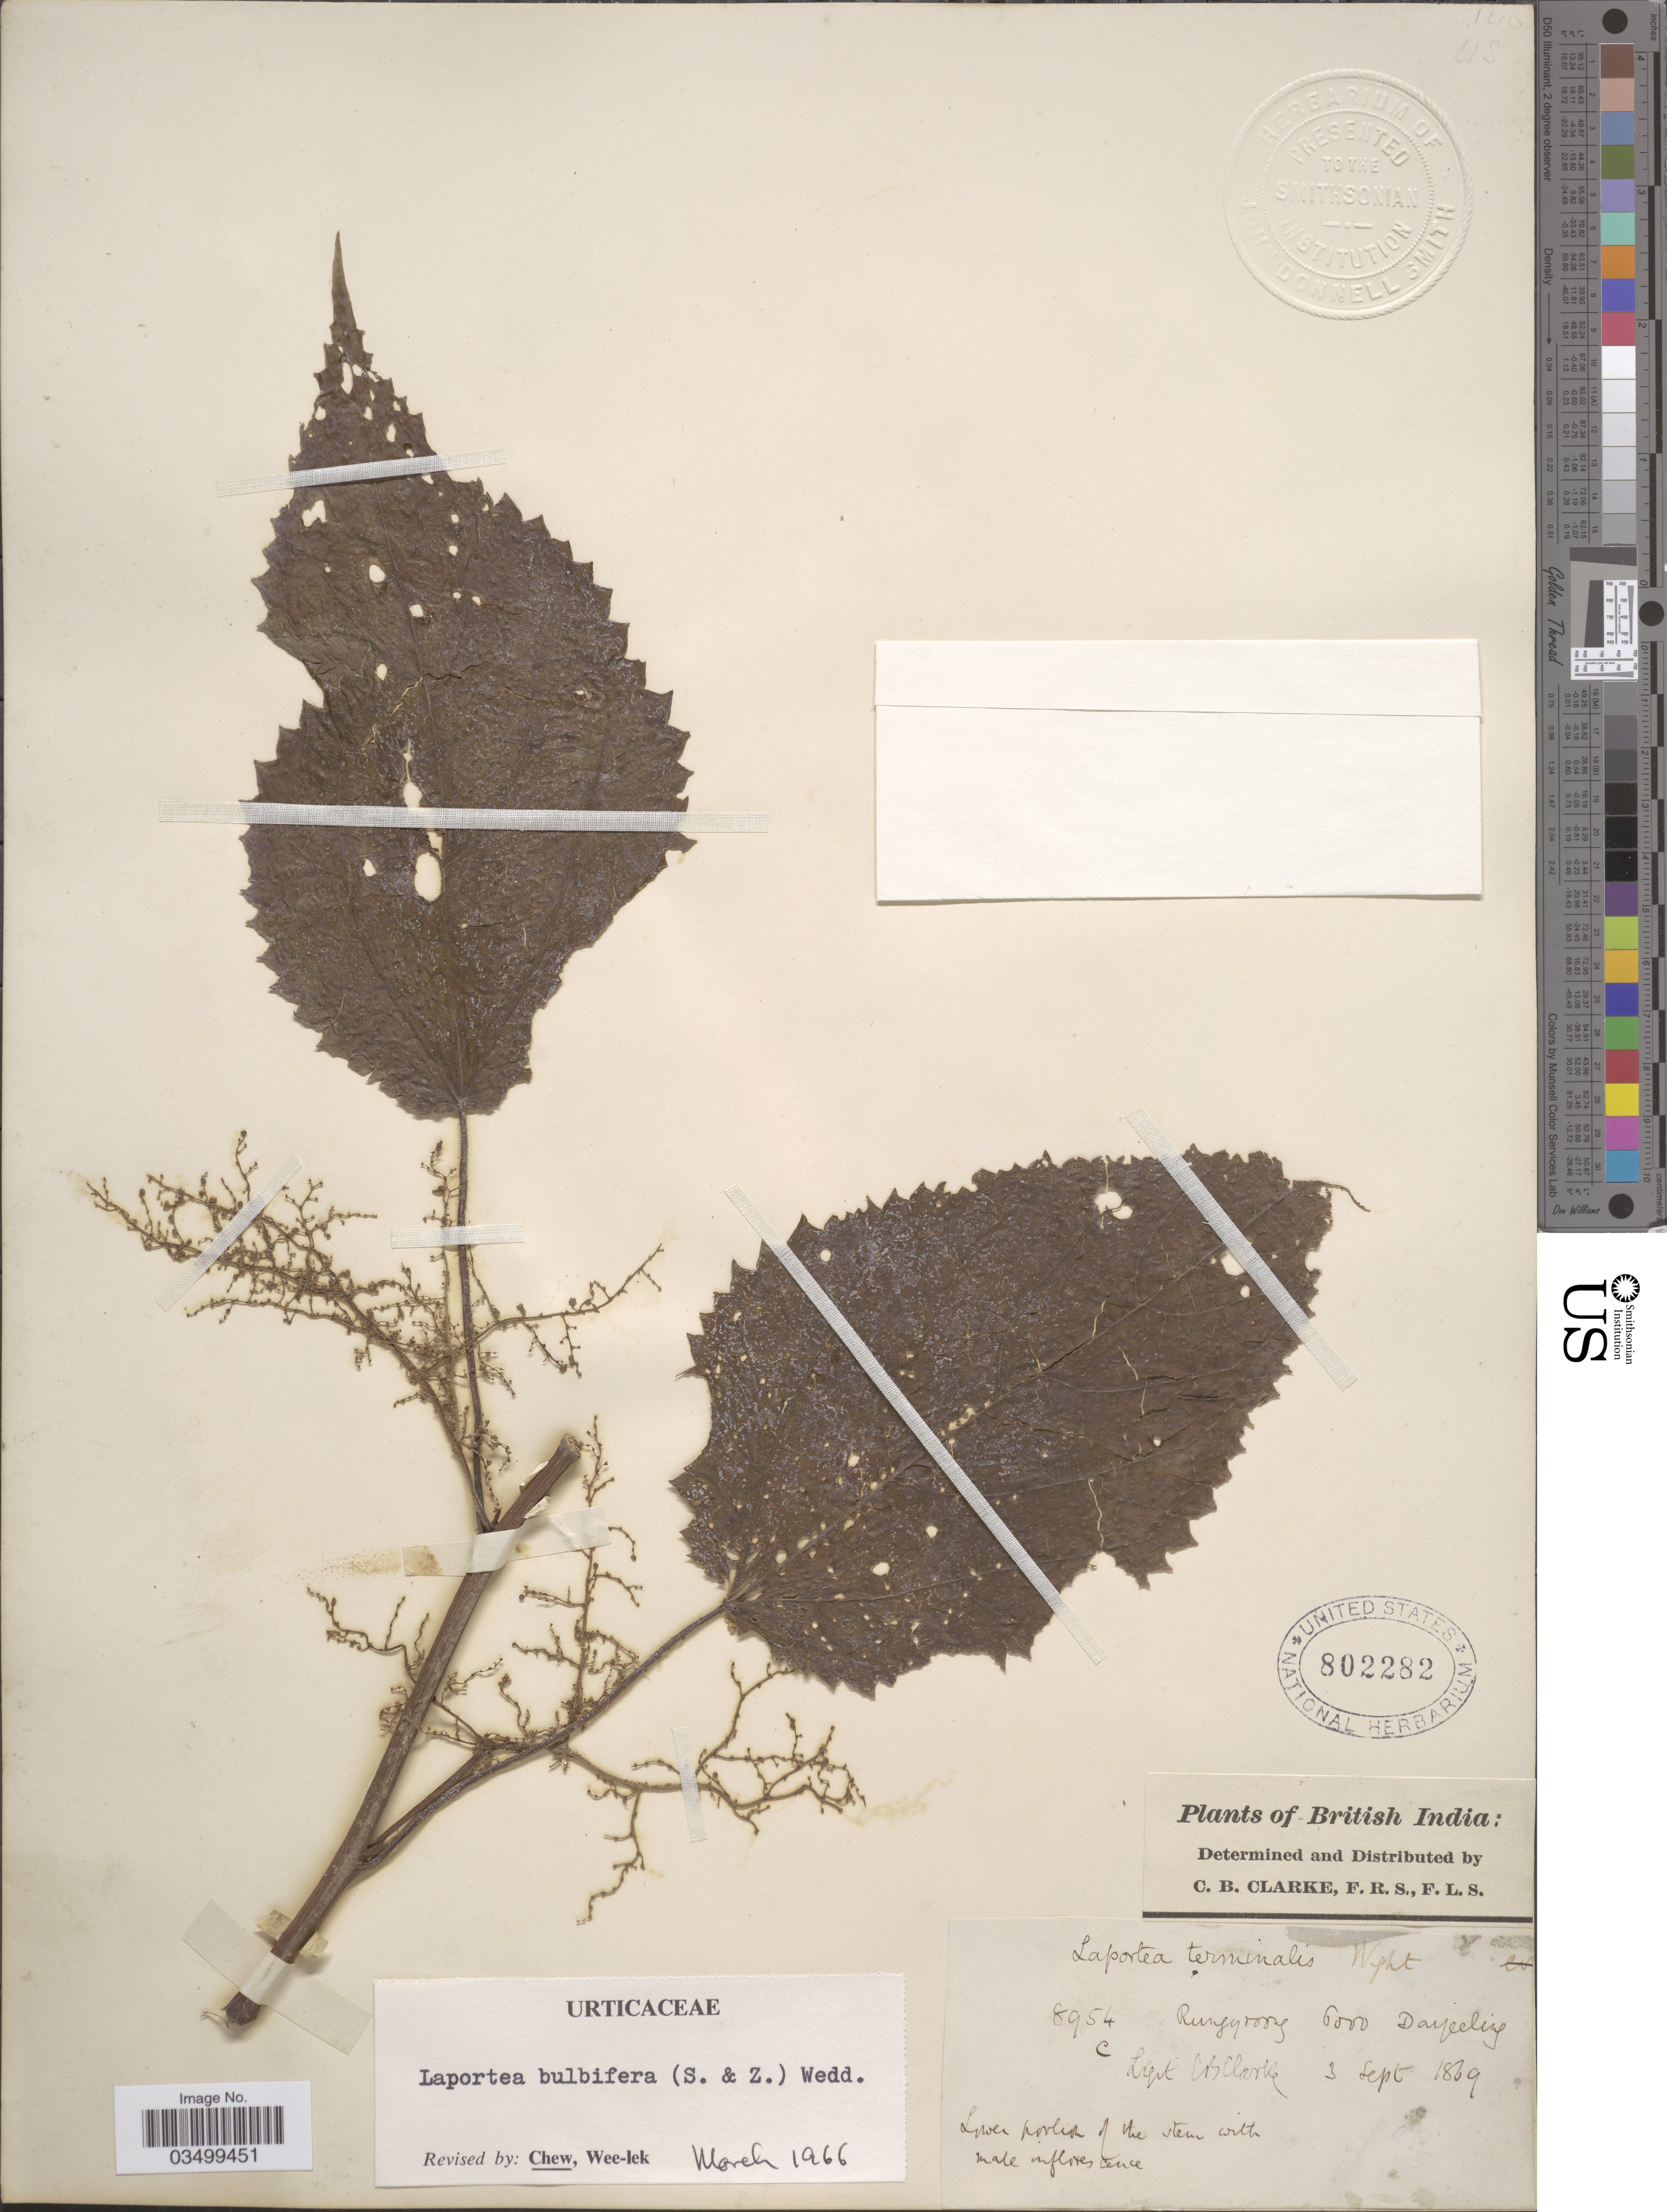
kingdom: Plantae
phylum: Tracheophyta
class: Magnoliopsida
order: Rosales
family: Urticaceae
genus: Laportea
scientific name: Laportea bulbifera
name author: (Siebold & Zucc.) Wedd.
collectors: C. B. Clarke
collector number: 8954C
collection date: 1869-09-03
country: India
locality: British India. Rungroong Darjeeling.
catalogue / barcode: US 802282